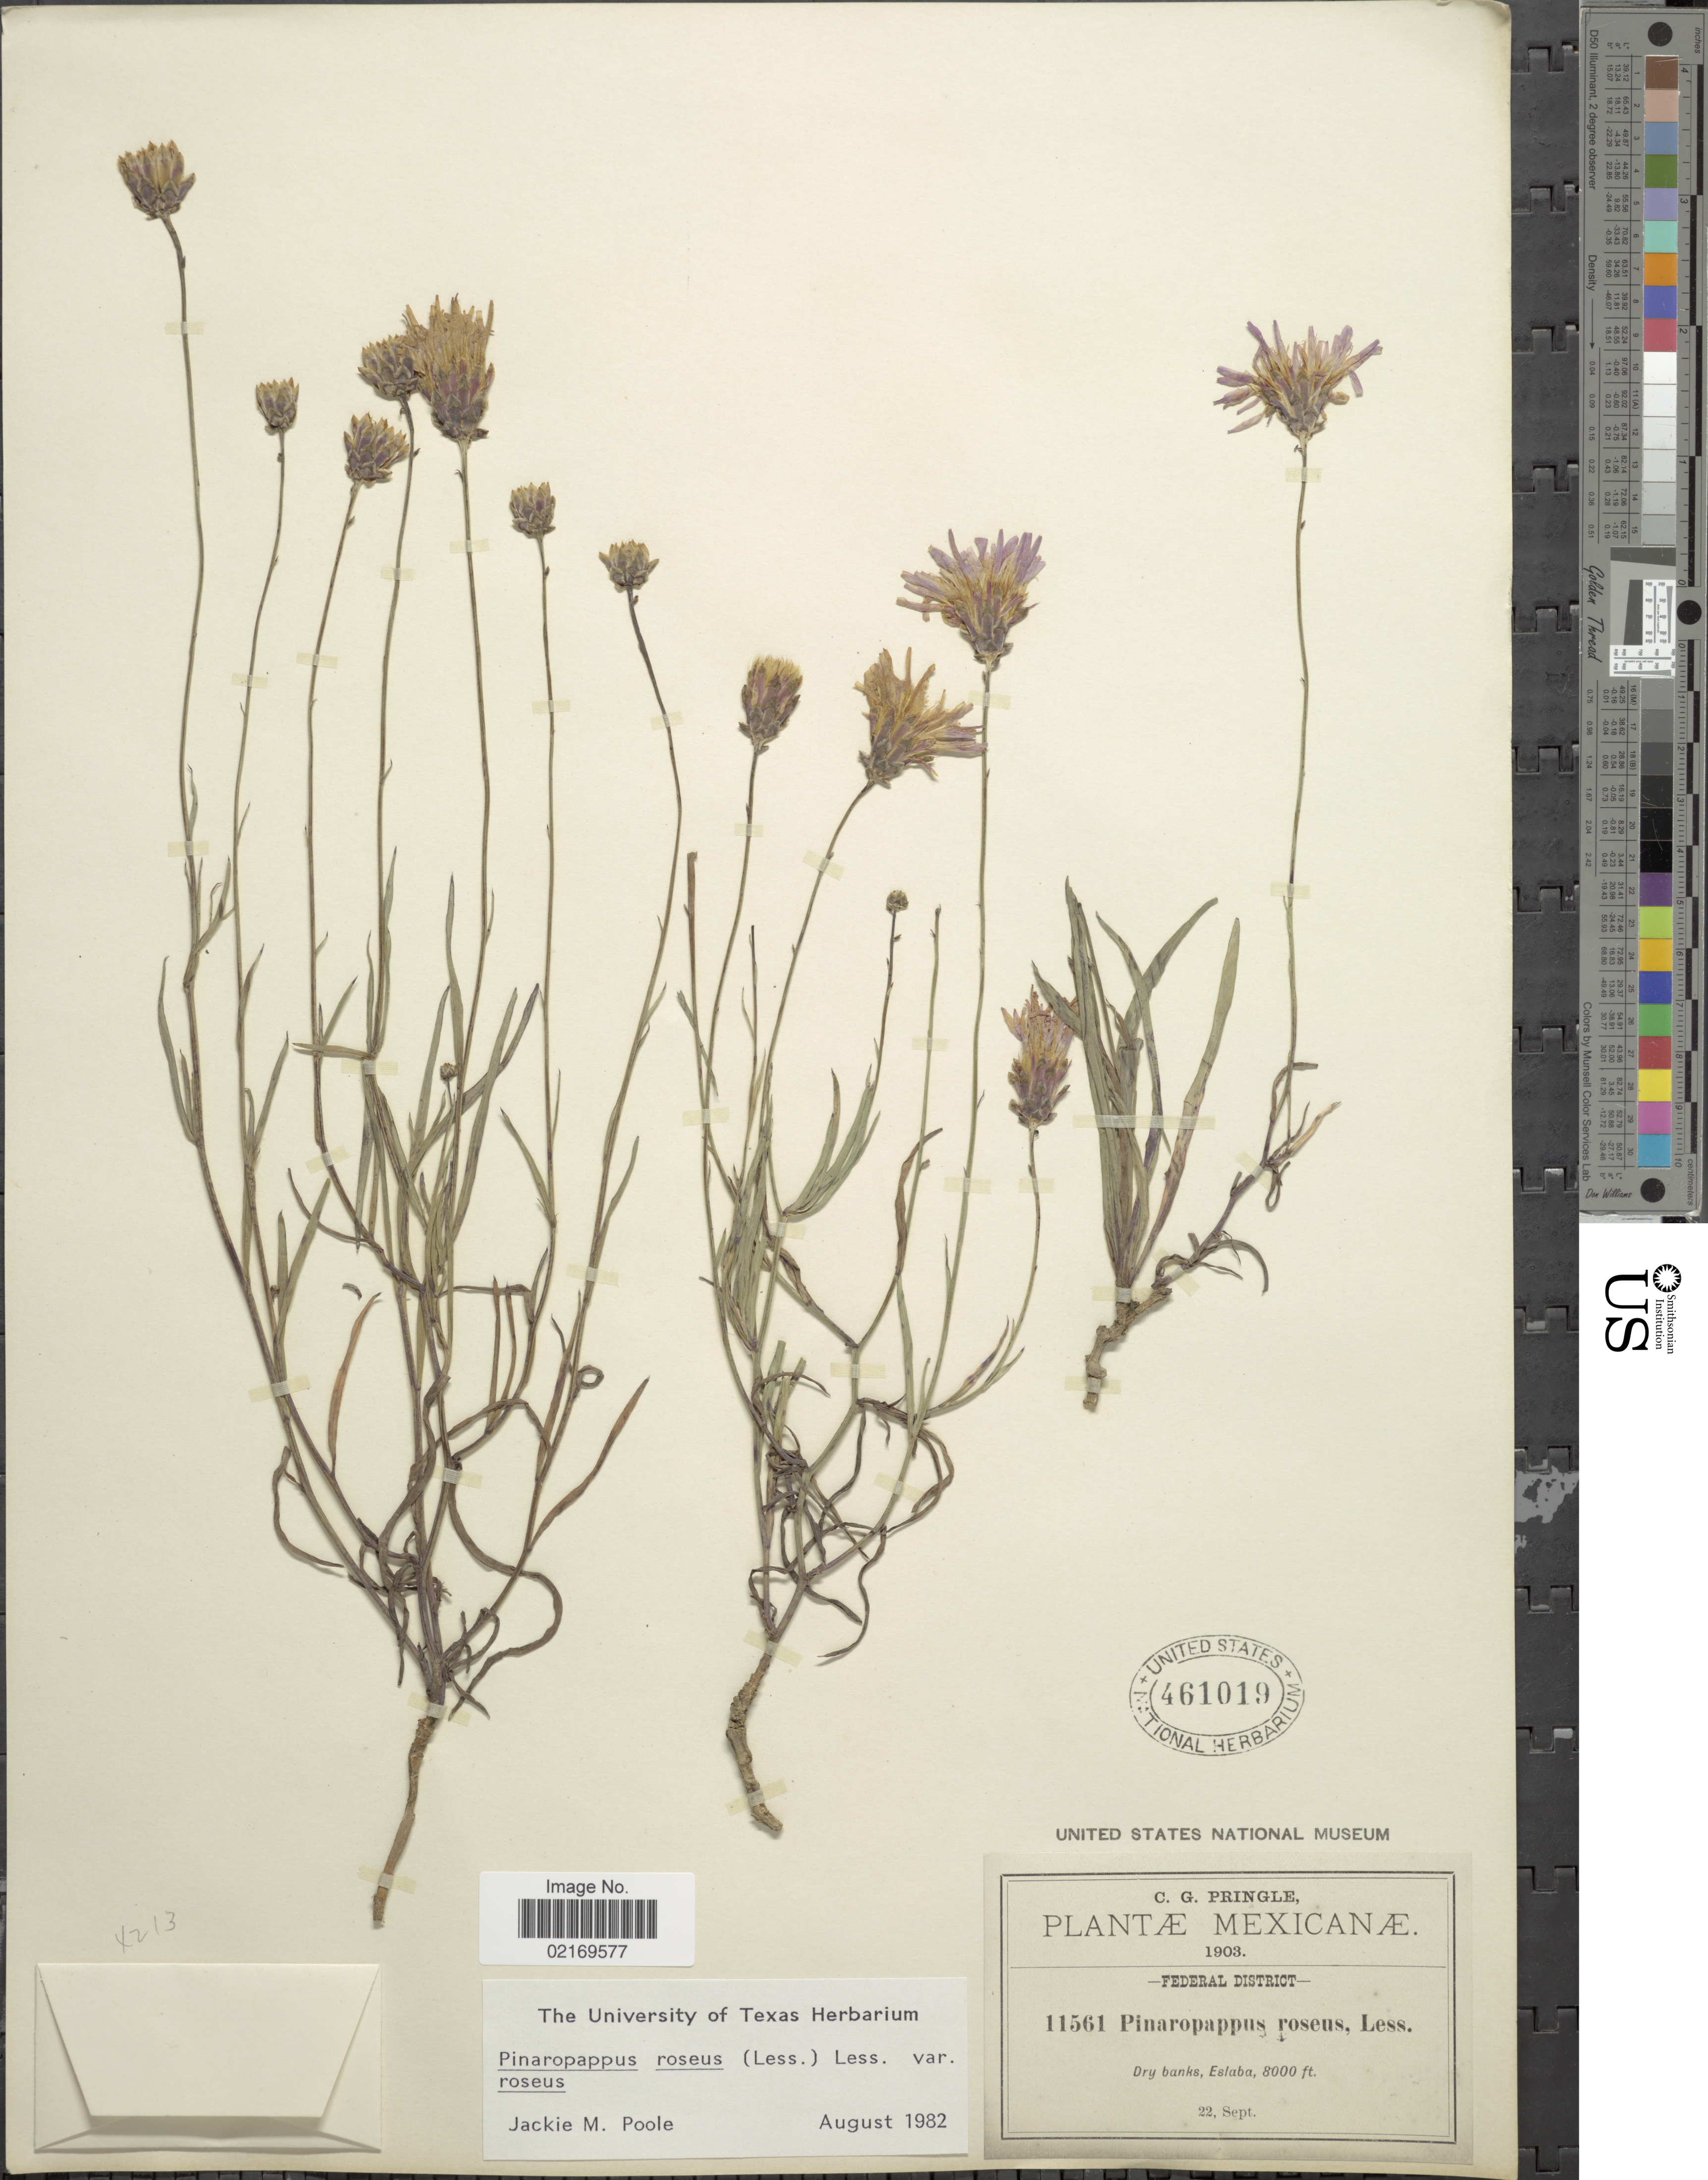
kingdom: Plantae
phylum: Tracheophyta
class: Magnoliopsida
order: Asterales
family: Asteraceae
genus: Pinaropappus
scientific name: Pinaropappus roseus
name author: Less.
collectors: C. G. Pringle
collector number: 11561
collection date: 1903-09-22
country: Mexico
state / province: Distrito Federal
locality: Dry banks, Eslaba.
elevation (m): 2438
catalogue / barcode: US 461019